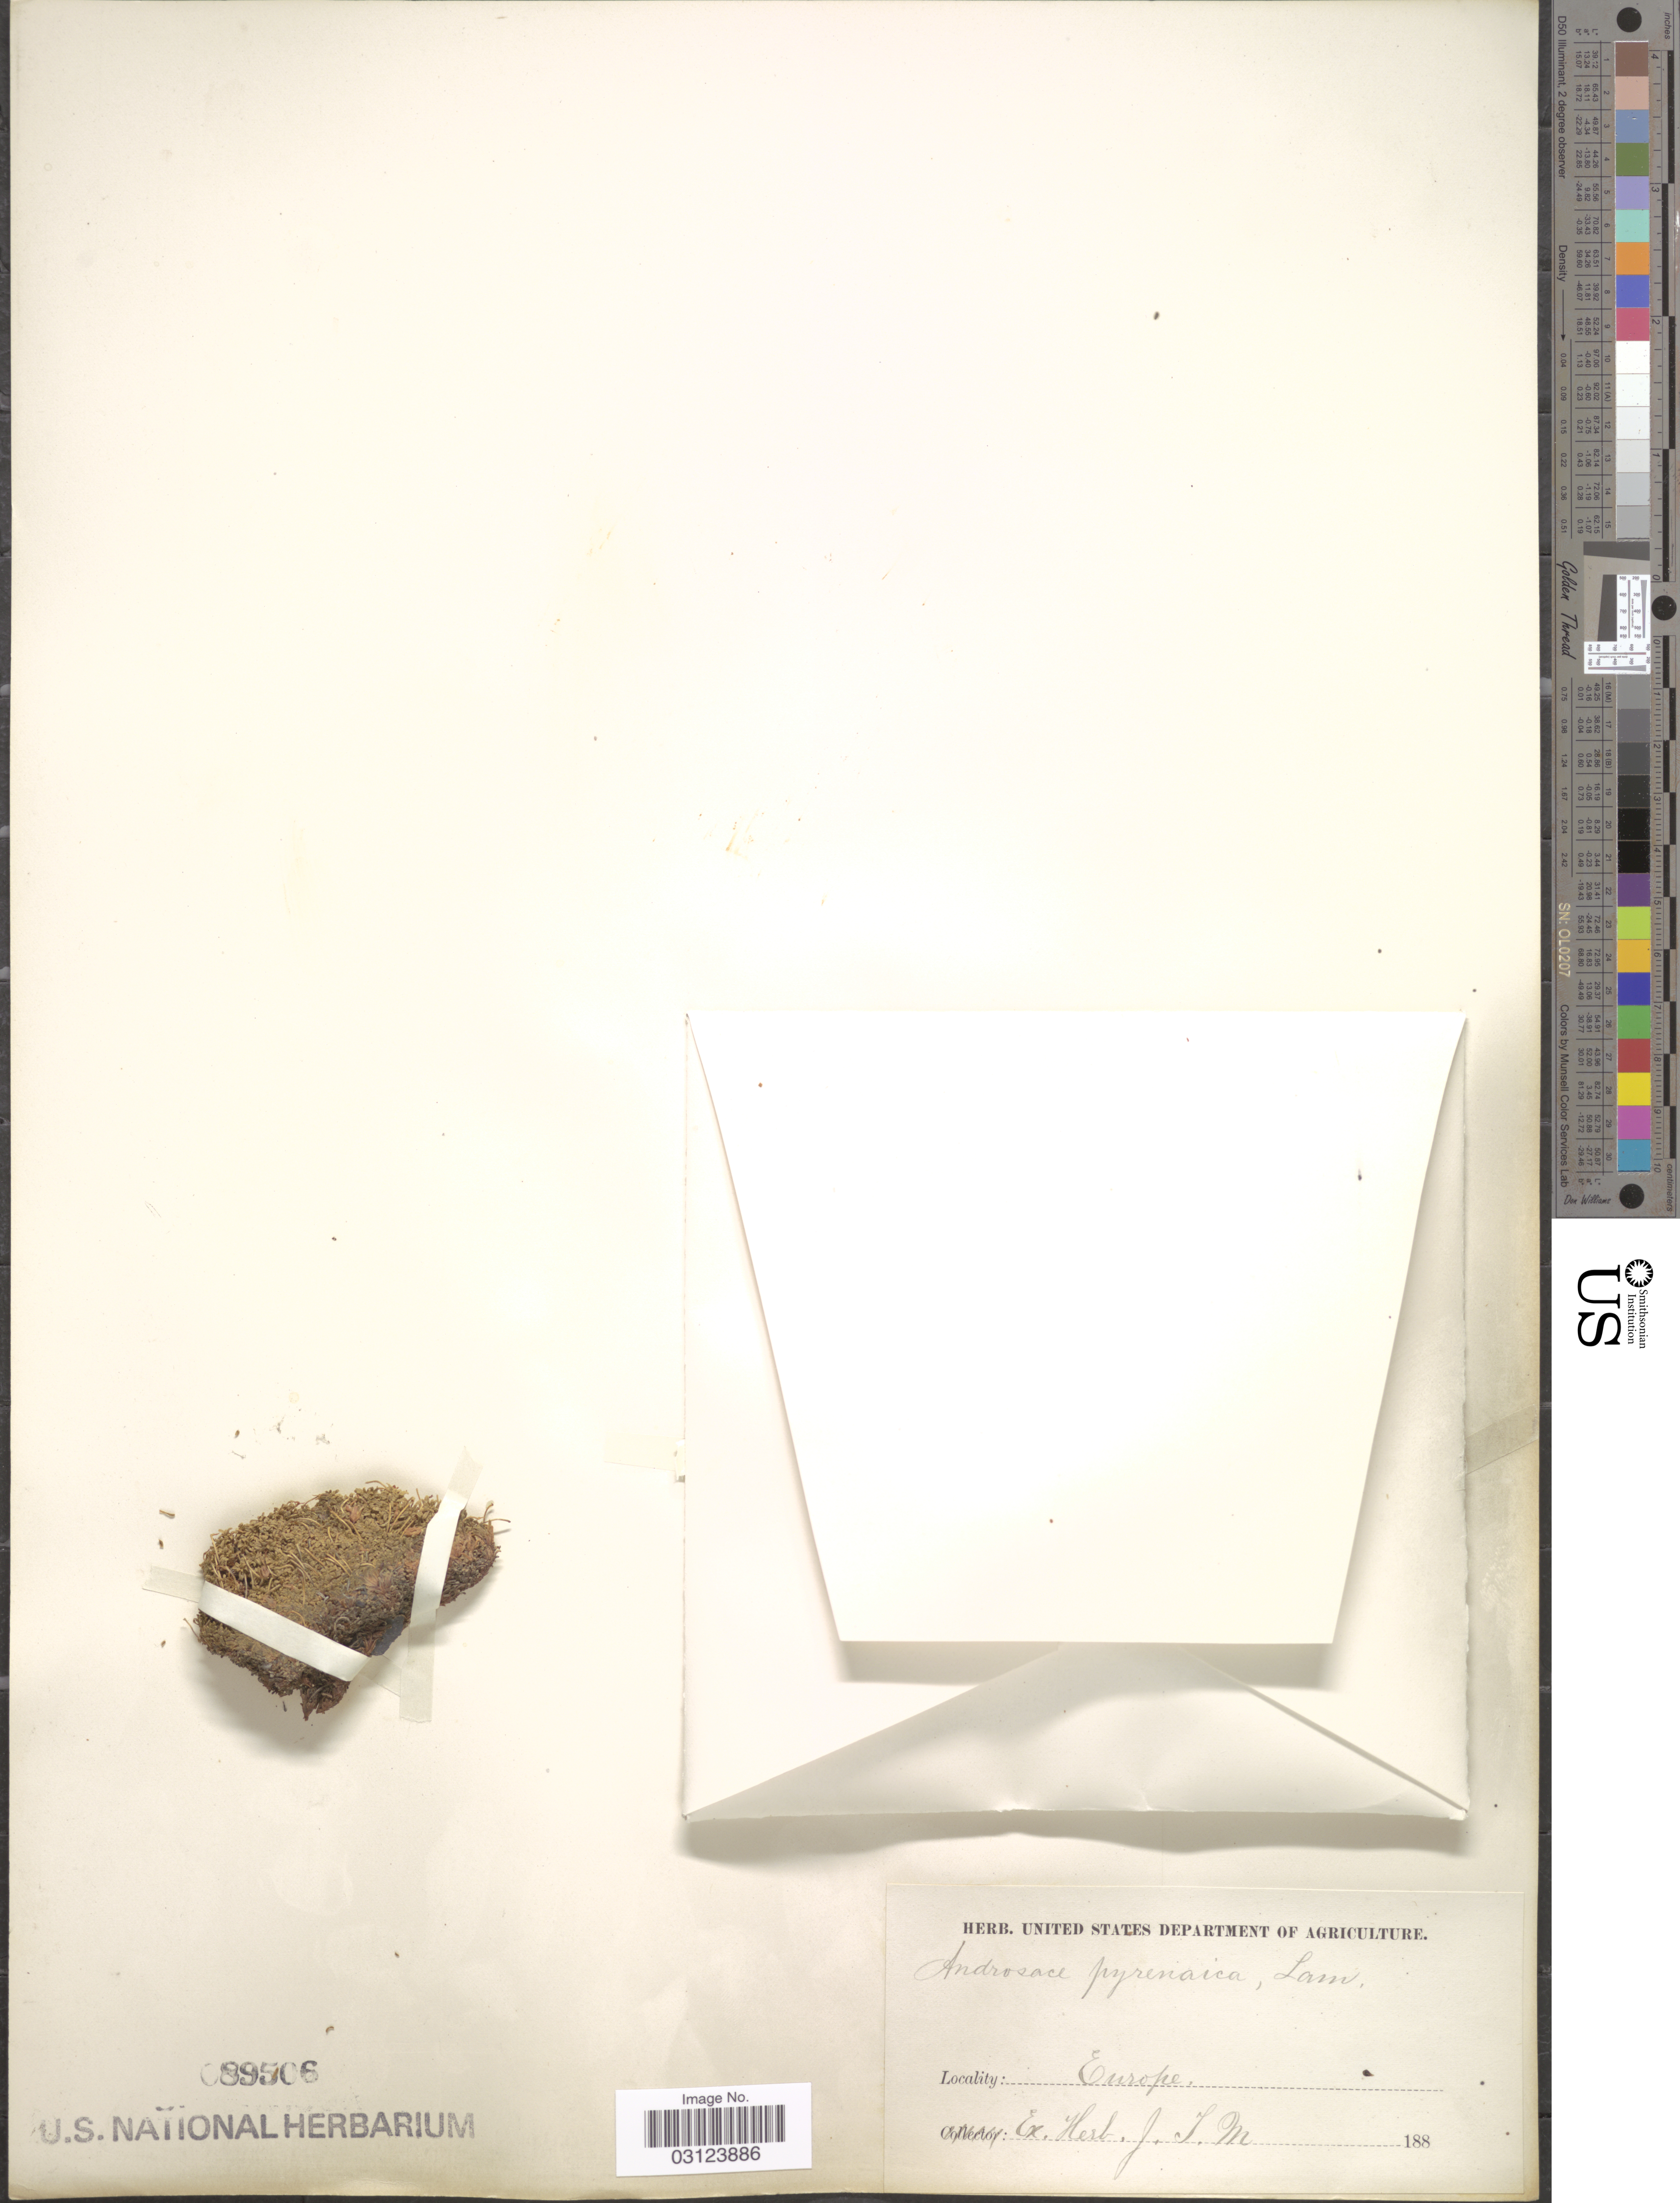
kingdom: Plantae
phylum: Tracheophyta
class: Magnoliopsida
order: Ericales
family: Primulaceae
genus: Androsace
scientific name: Androsace pyrenaica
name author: Lam.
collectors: ex herb. J.T. Moggridge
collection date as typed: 188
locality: Europe.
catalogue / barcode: US 89506